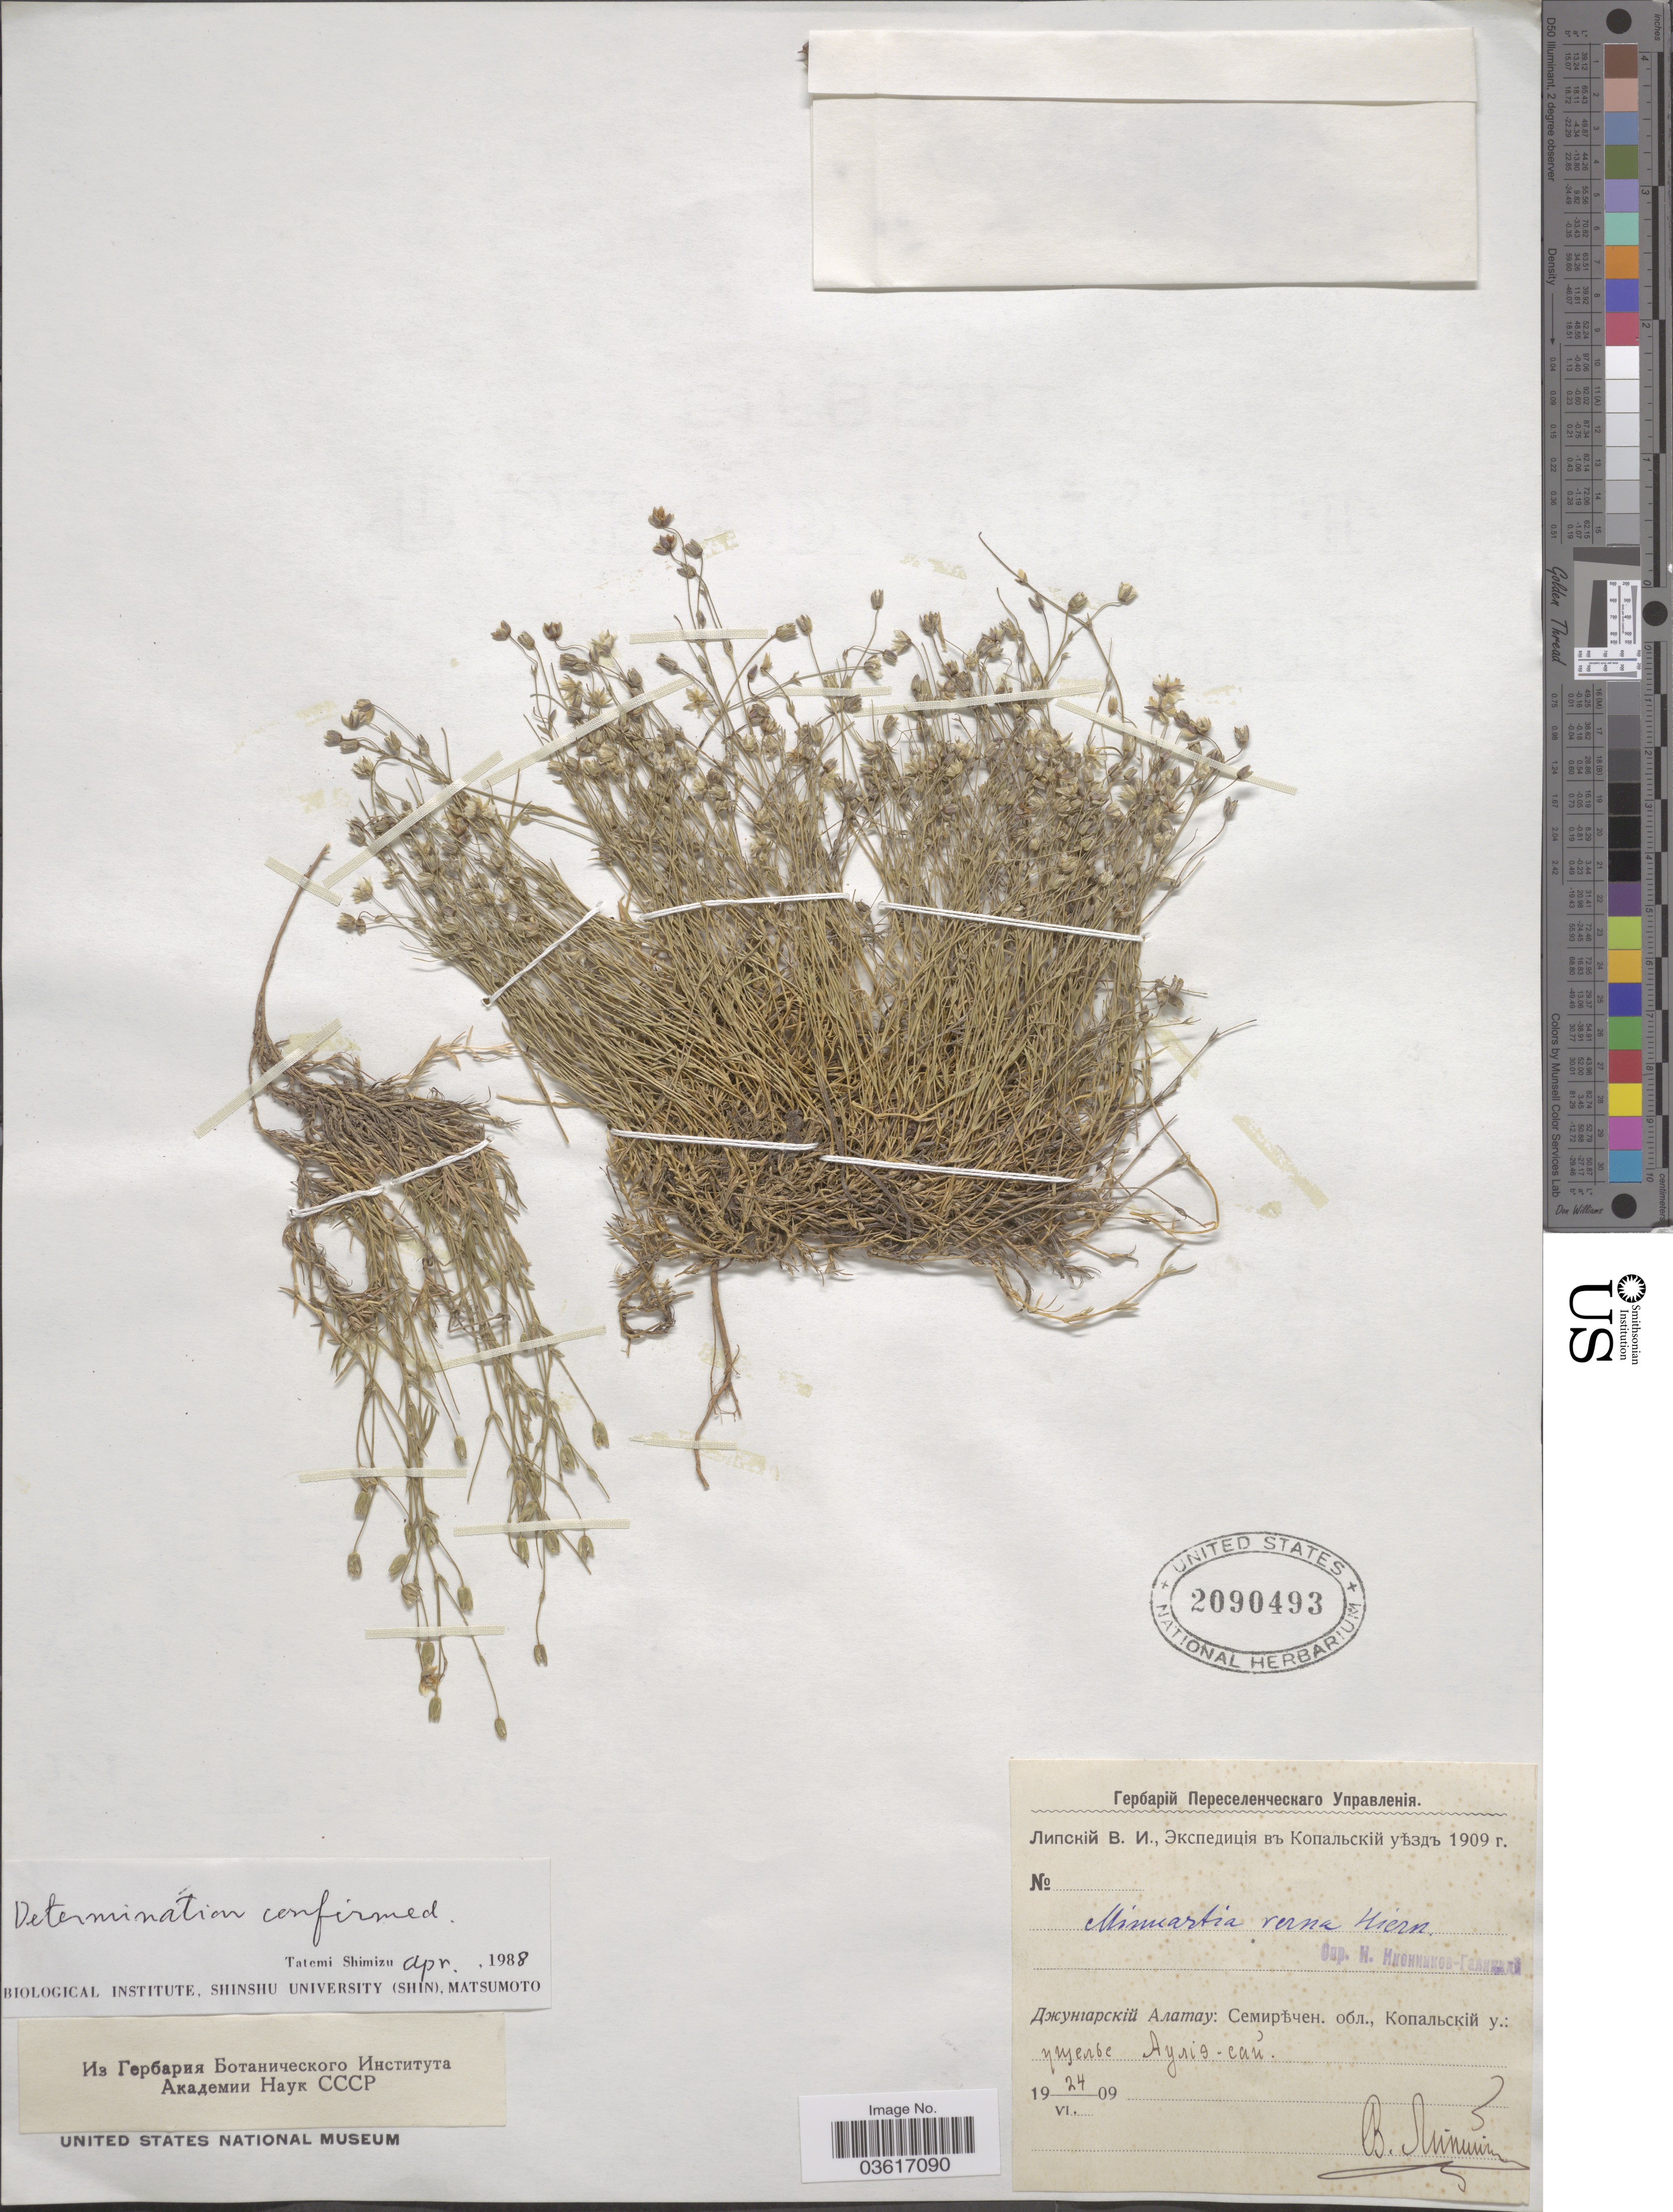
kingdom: Plantae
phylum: Tracheophyta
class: Magnoliopsida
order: Caryophyllales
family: Caryophyllaceae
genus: Minuartia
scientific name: Minuartia verna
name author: (L.) Hiern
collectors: V. Lipskiy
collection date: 1909-06-25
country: Kazakhstan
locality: Dzungarian Alatau, Aulie.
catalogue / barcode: US 2090493